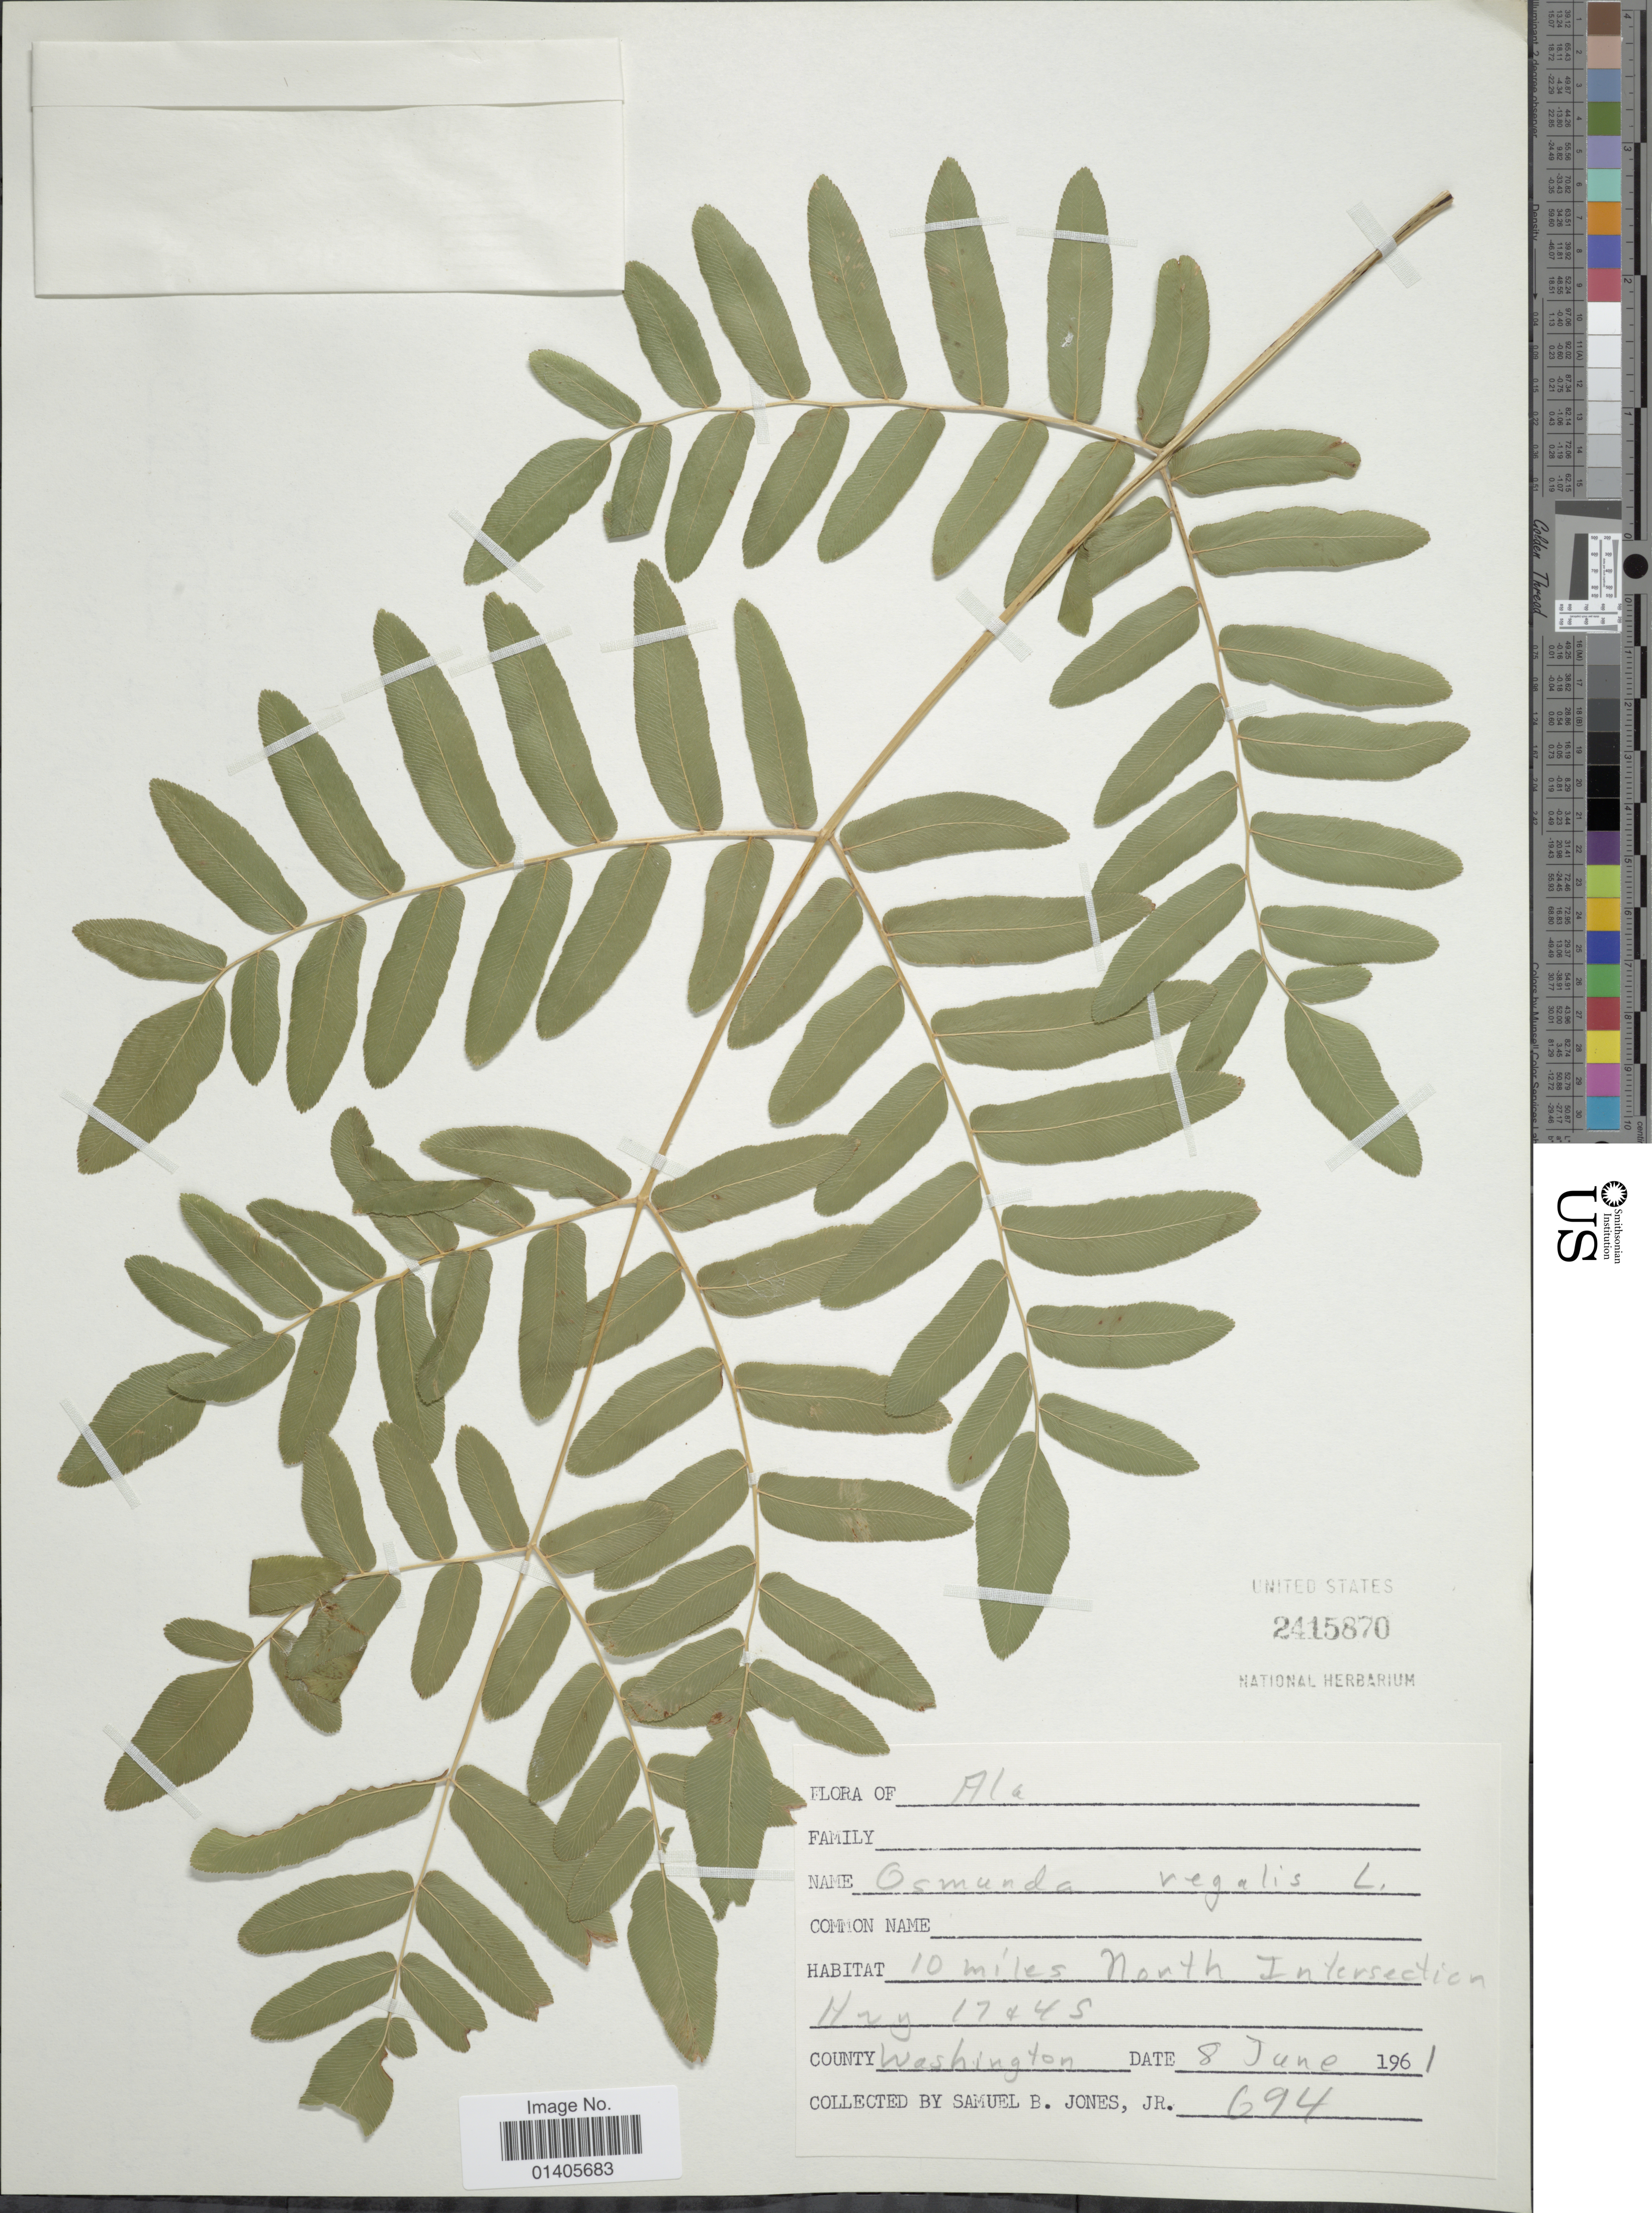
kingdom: Plantae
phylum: Tracheophyta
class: Polypodiopsida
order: Osmundales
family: Osmundaceae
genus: Osmunda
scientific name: Osmunda regalis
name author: L.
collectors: S. B. Jones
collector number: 694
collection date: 1961-06-08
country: United States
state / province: Alabama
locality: Flora of Ala, 10 miles North Intersection Hwy 17 & 45 County Washington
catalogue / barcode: US 2415870